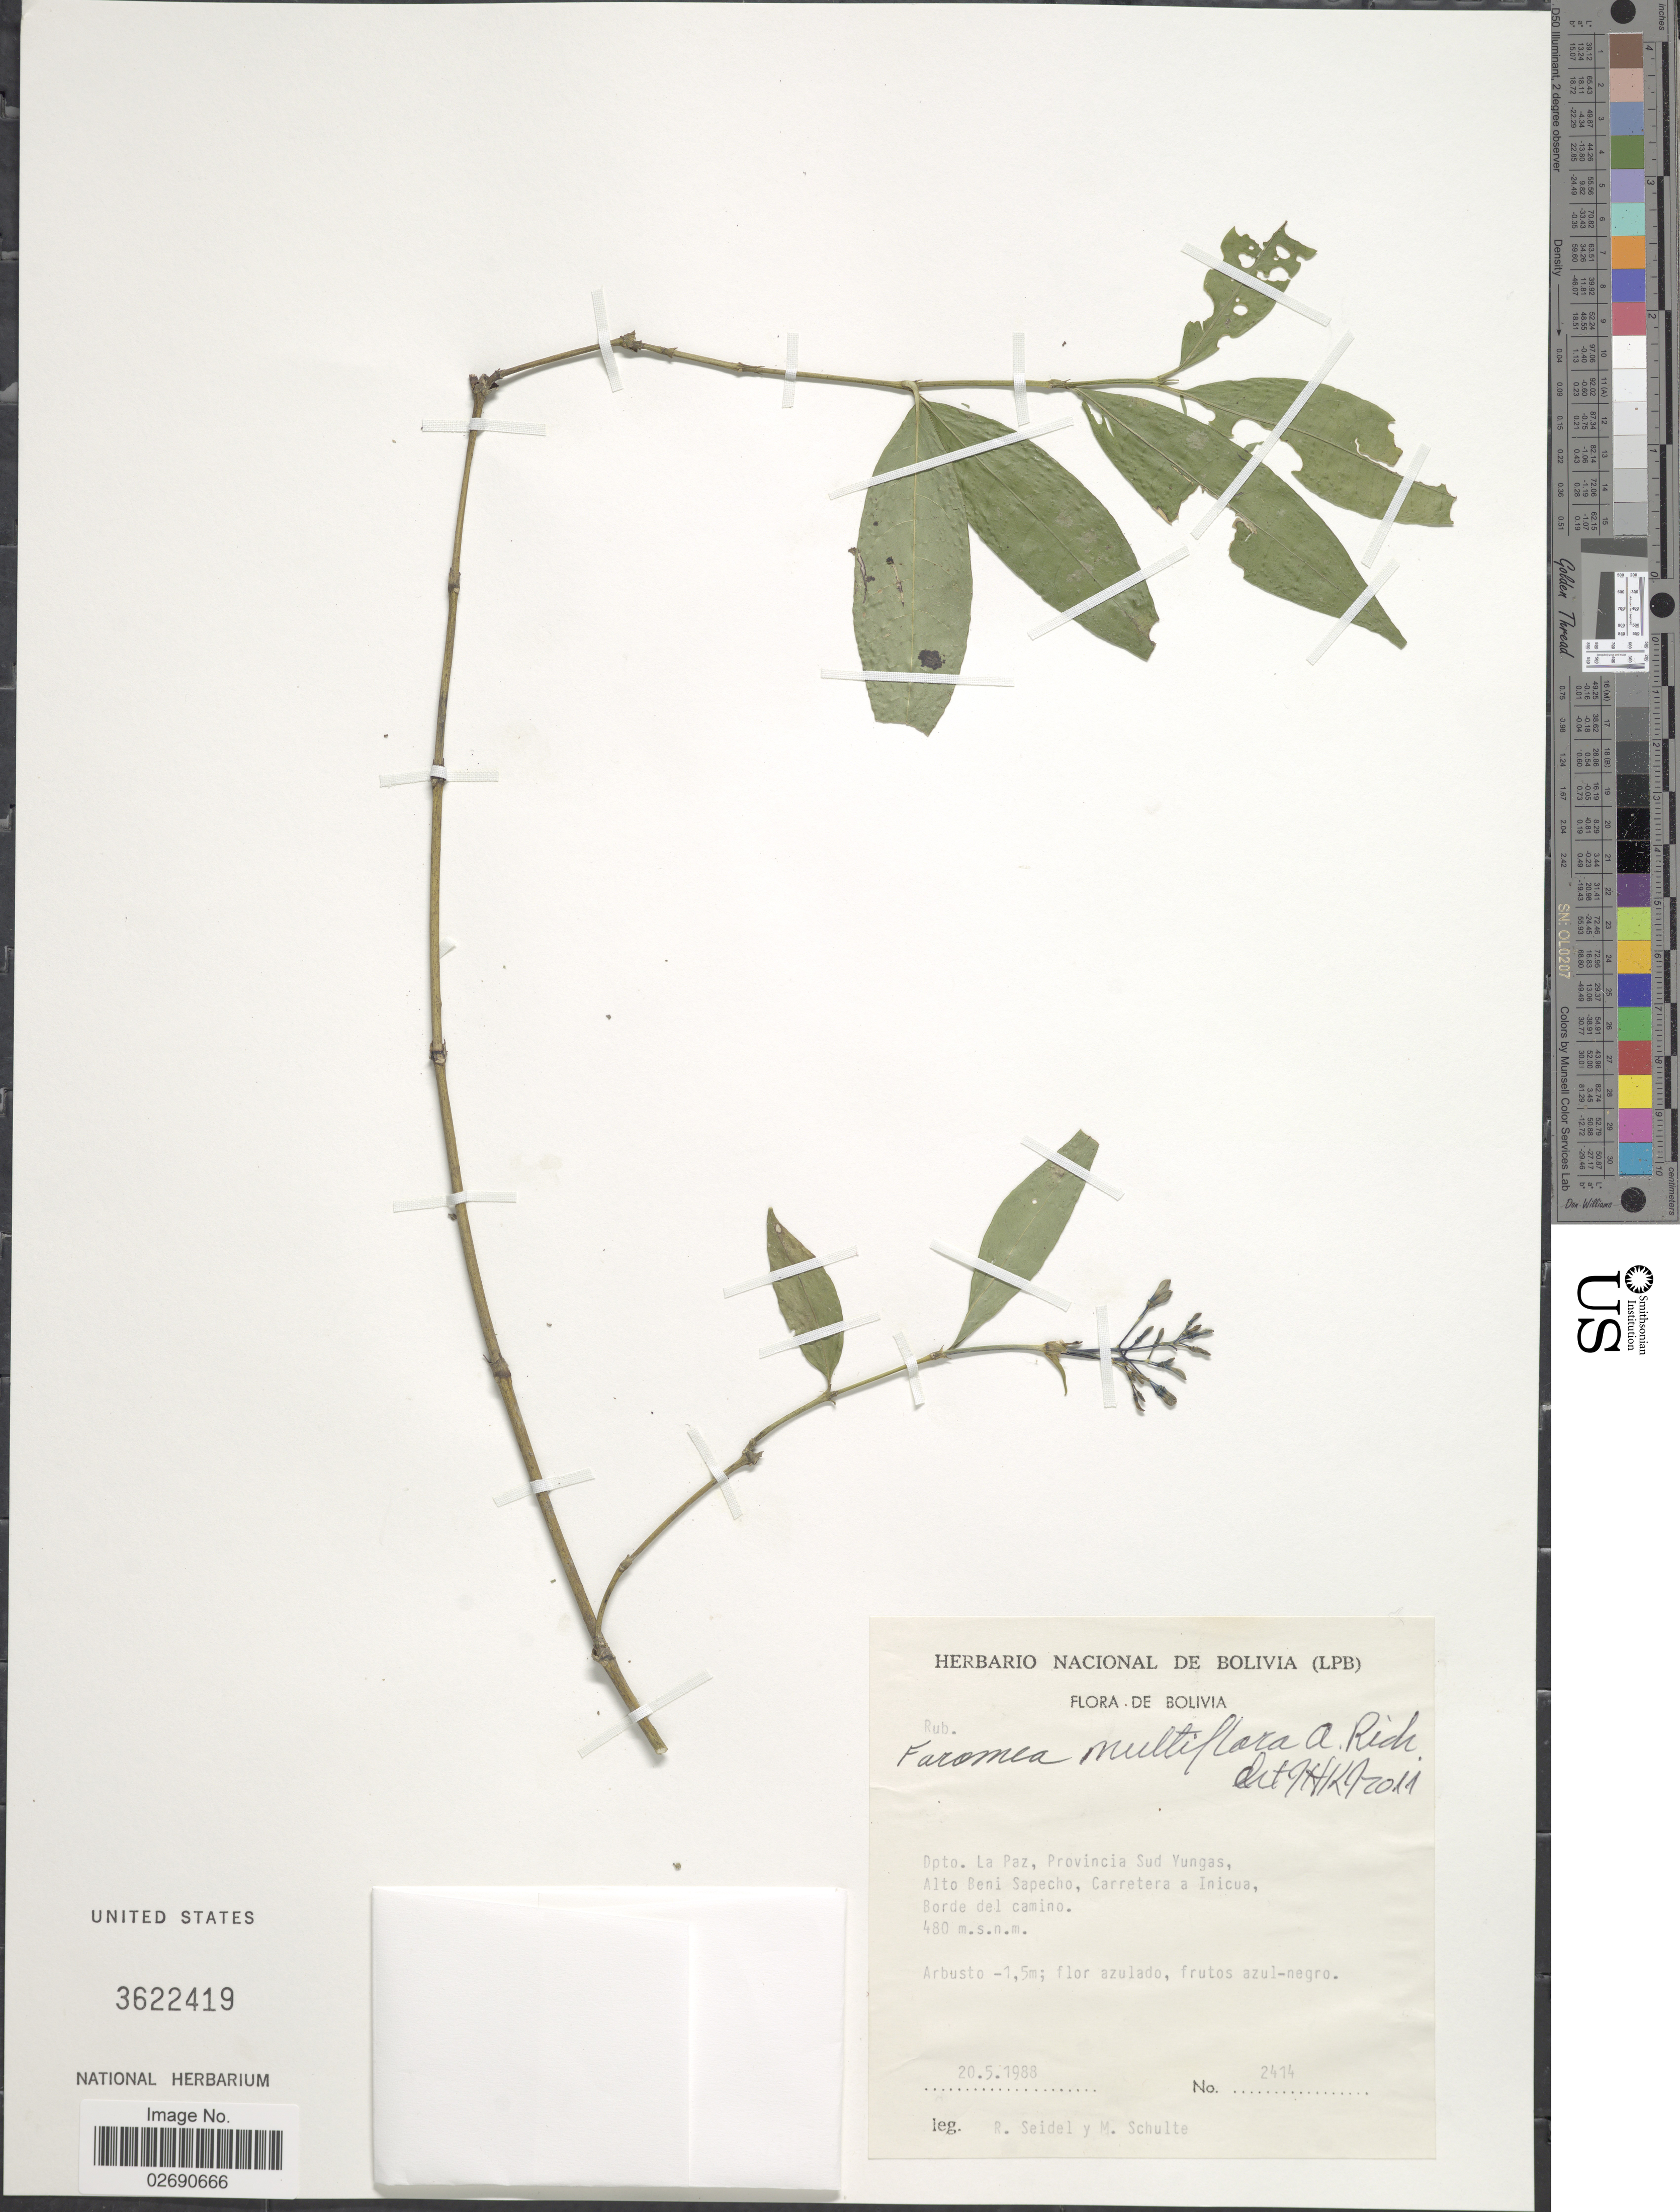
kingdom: Plantae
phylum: Tracheophyta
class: Magnoliopsida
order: Gentianales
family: Rubiaceae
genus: Faramea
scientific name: Faramea multiflora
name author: A. Rich. ex DC.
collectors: R. Seidel & M. Schulte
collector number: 2414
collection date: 1988-05-20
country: Bolivia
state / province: La Paz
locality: Dpto. La Paz, Provincia Sud Yungas, Alto Beni Sapecho, Carretera a Inicua, Borde del camino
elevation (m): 480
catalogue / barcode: US 3622419